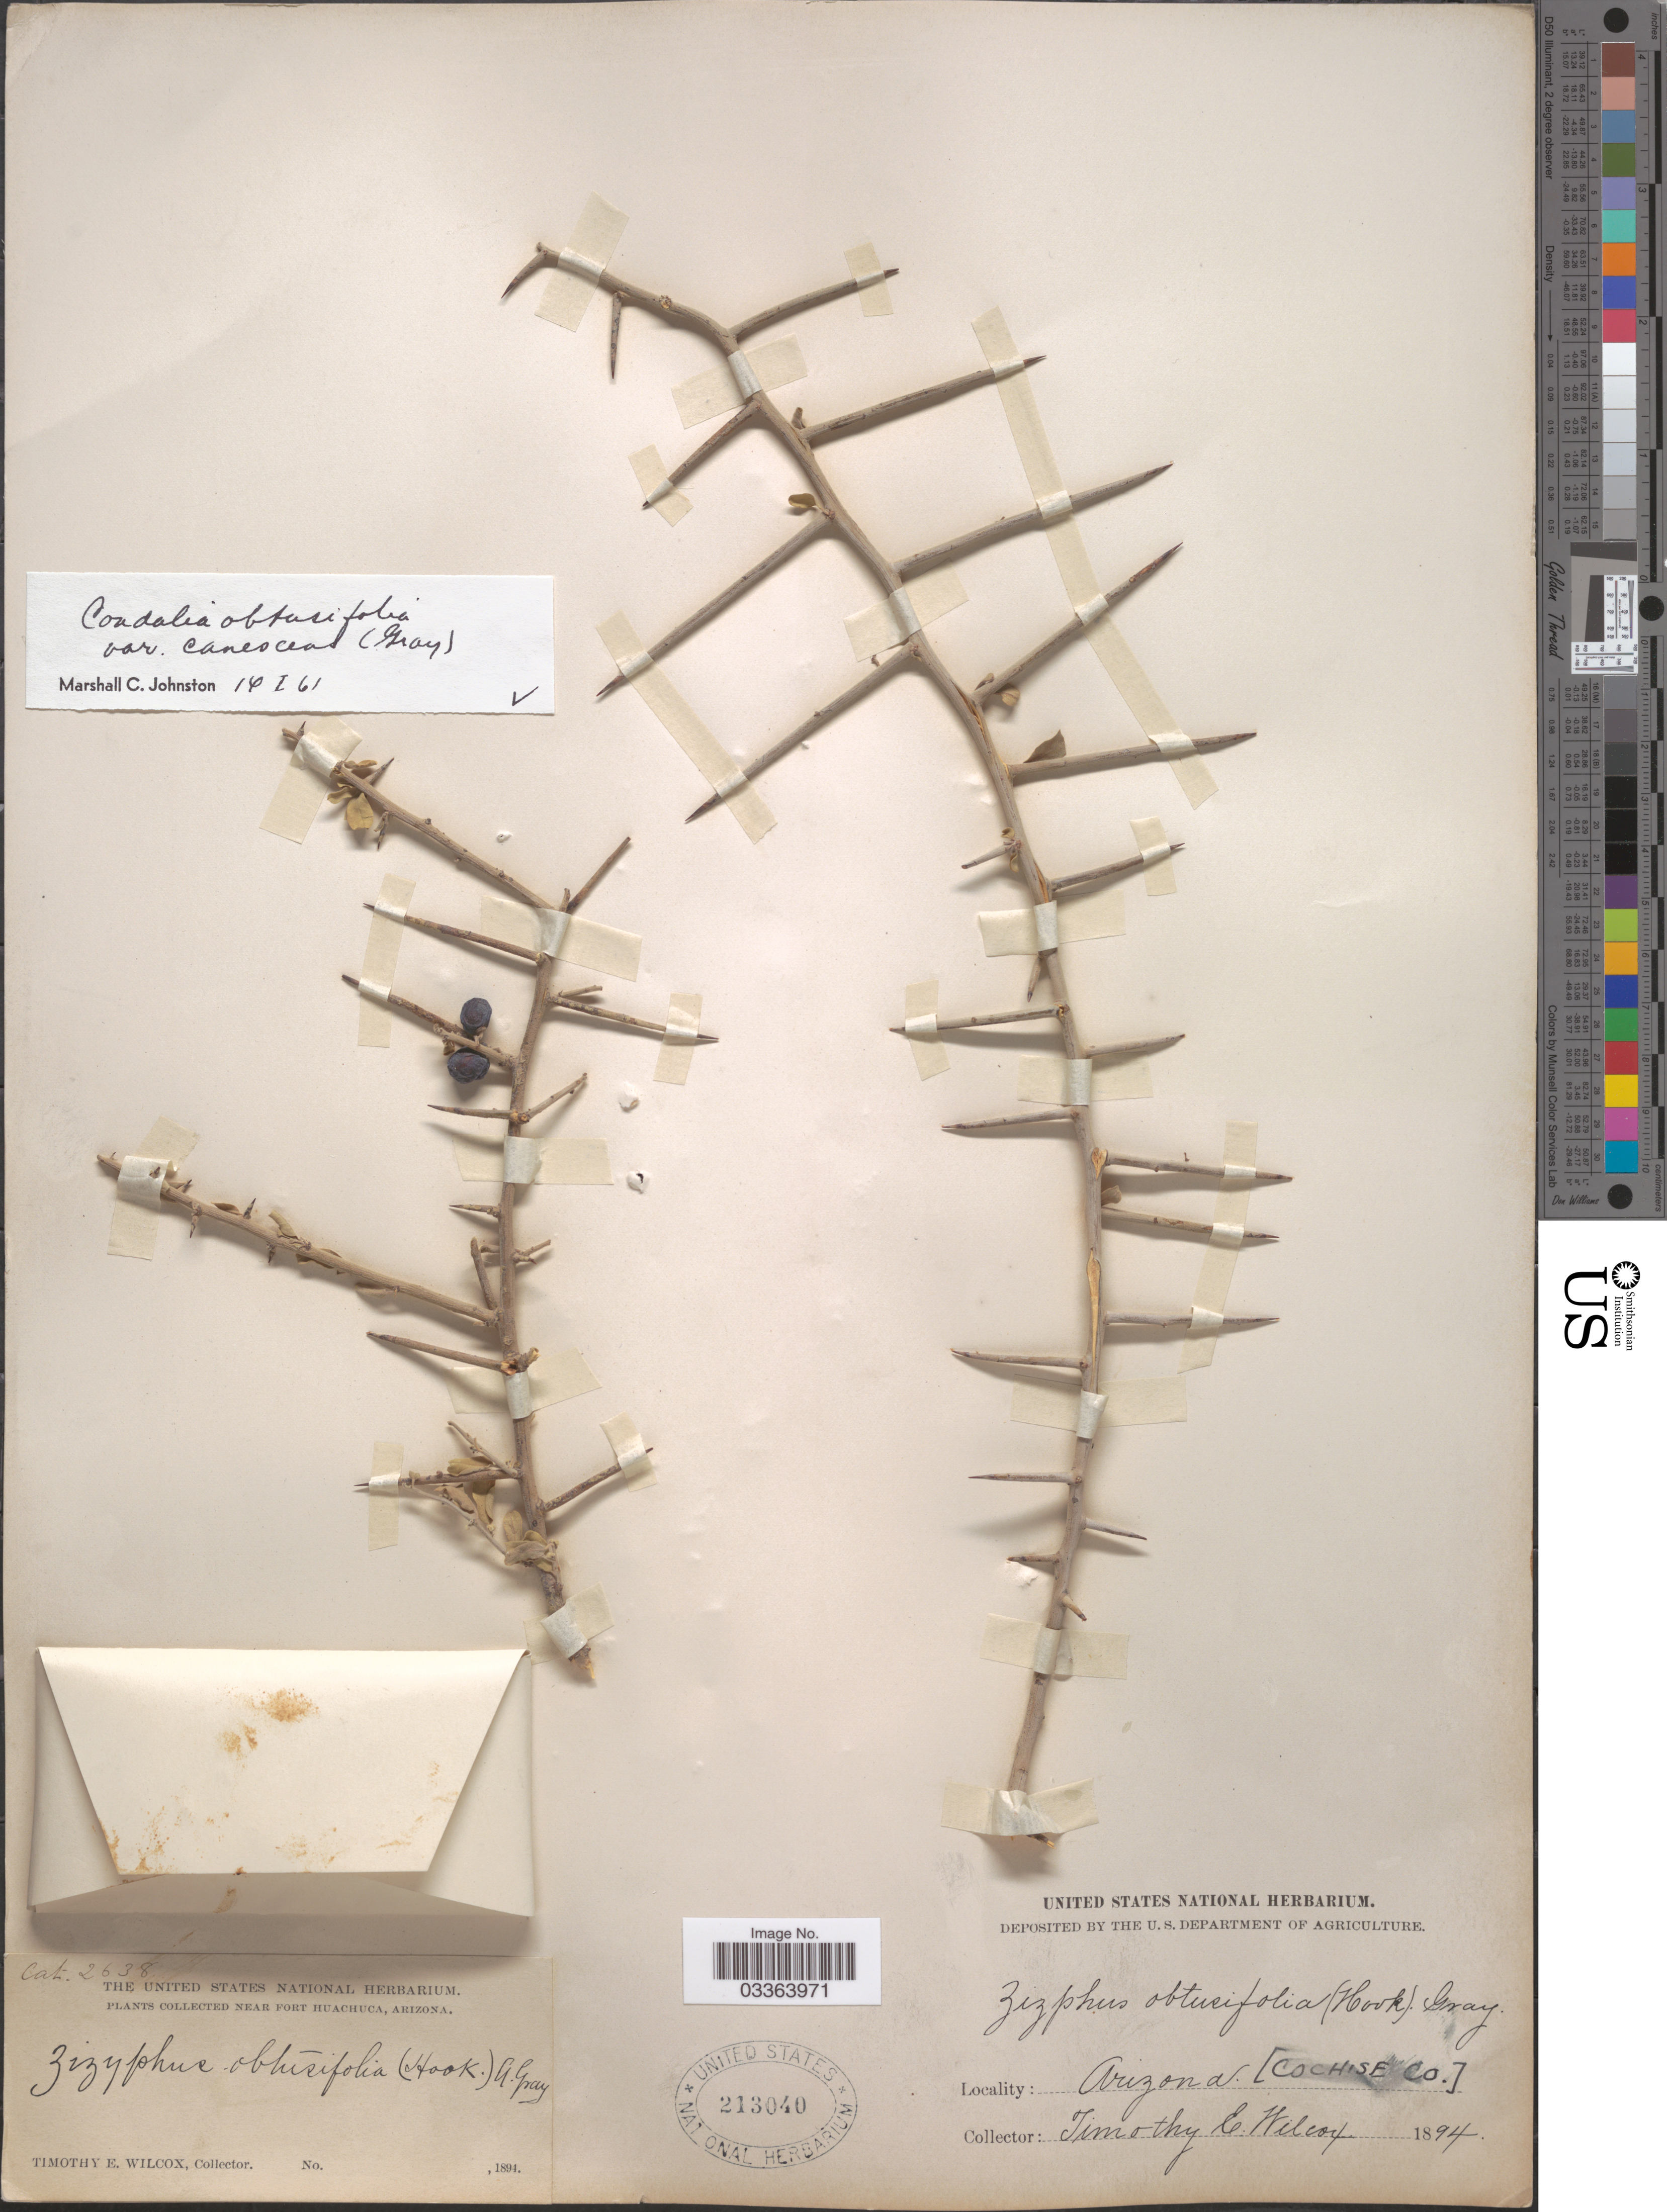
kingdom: Plantae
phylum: Tracheophyta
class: Magnoliopsida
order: Rosales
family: Rhamnaceae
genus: Sarcomphalus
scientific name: Sarcomphalus obtusifolius var. canescens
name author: (A. Gray) Hauenschild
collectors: T. E. Wilcox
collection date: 1894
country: United States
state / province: Arizona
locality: Near Fort Huachuca. Cochise Co.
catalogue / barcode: US 213040